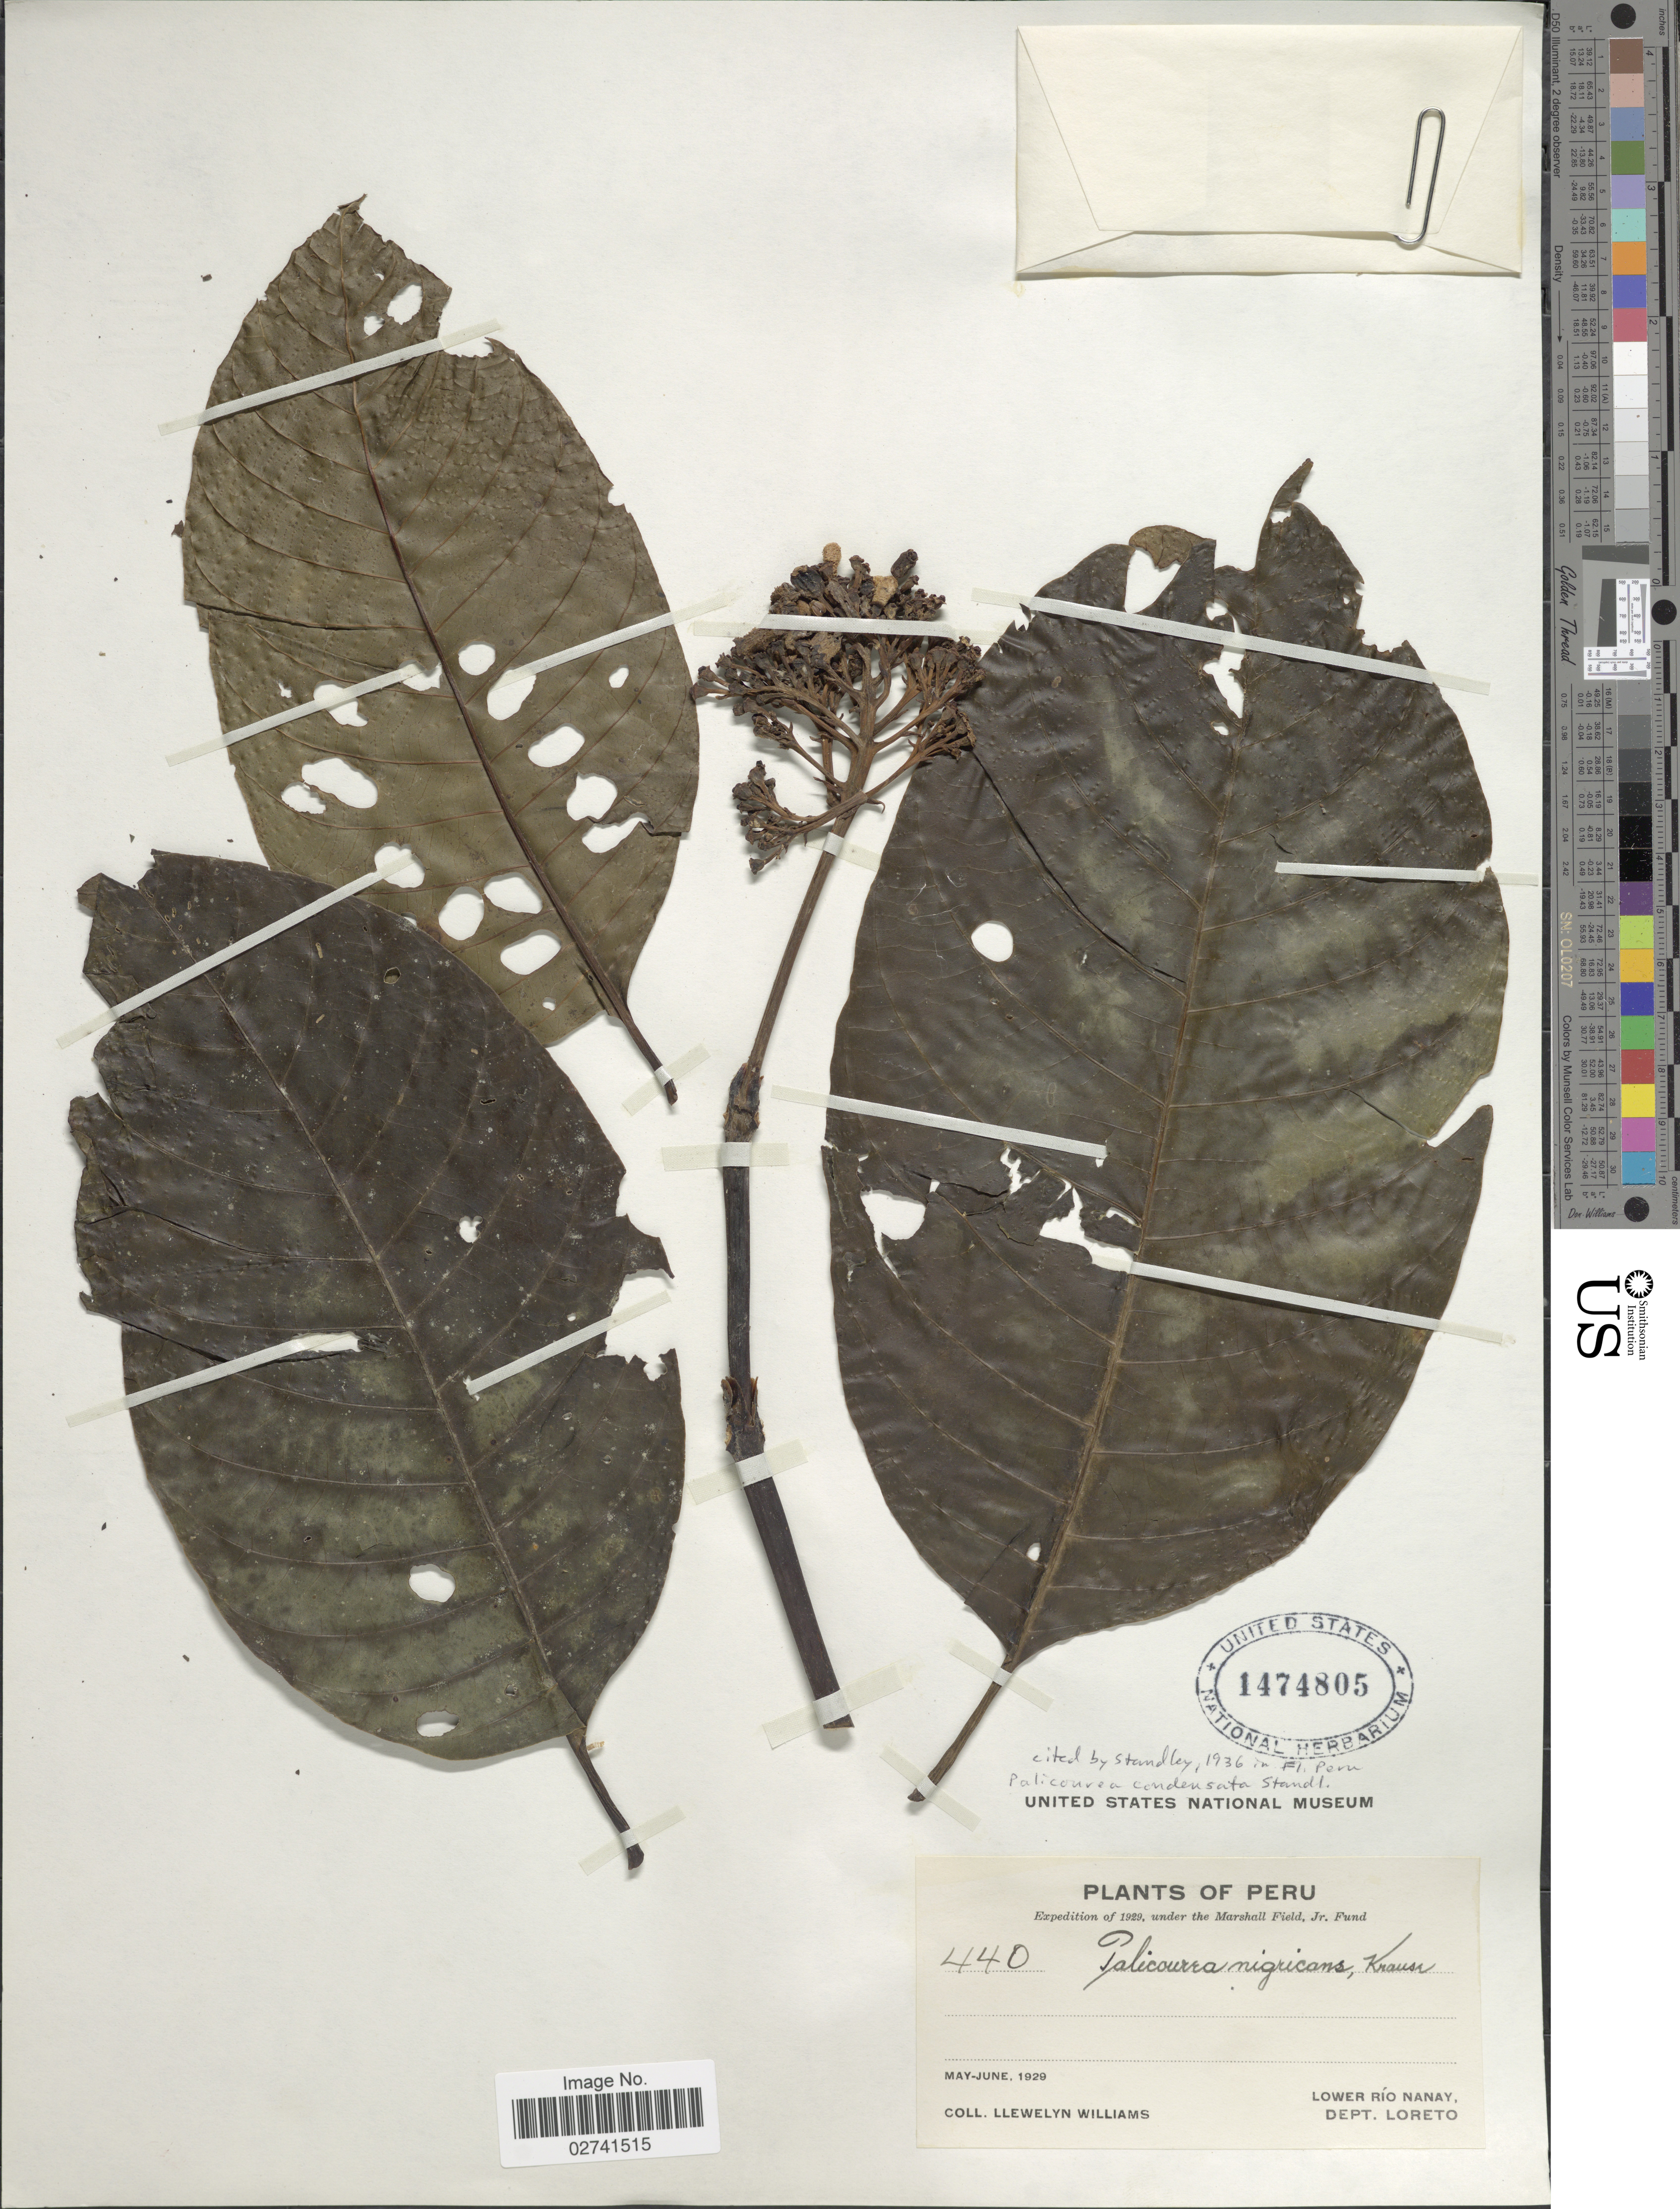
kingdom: Plantae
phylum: Tracheophyta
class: Magnoliopsida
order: Gentianales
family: Rubiaceae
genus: Palicourea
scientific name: Palicourea lasiantha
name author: Krause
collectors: Ll. Williams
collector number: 440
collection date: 1929-05/1929-06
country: Peru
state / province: Loreto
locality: Lower Río Nanay, Dept. Loreto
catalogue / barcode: US 1474805